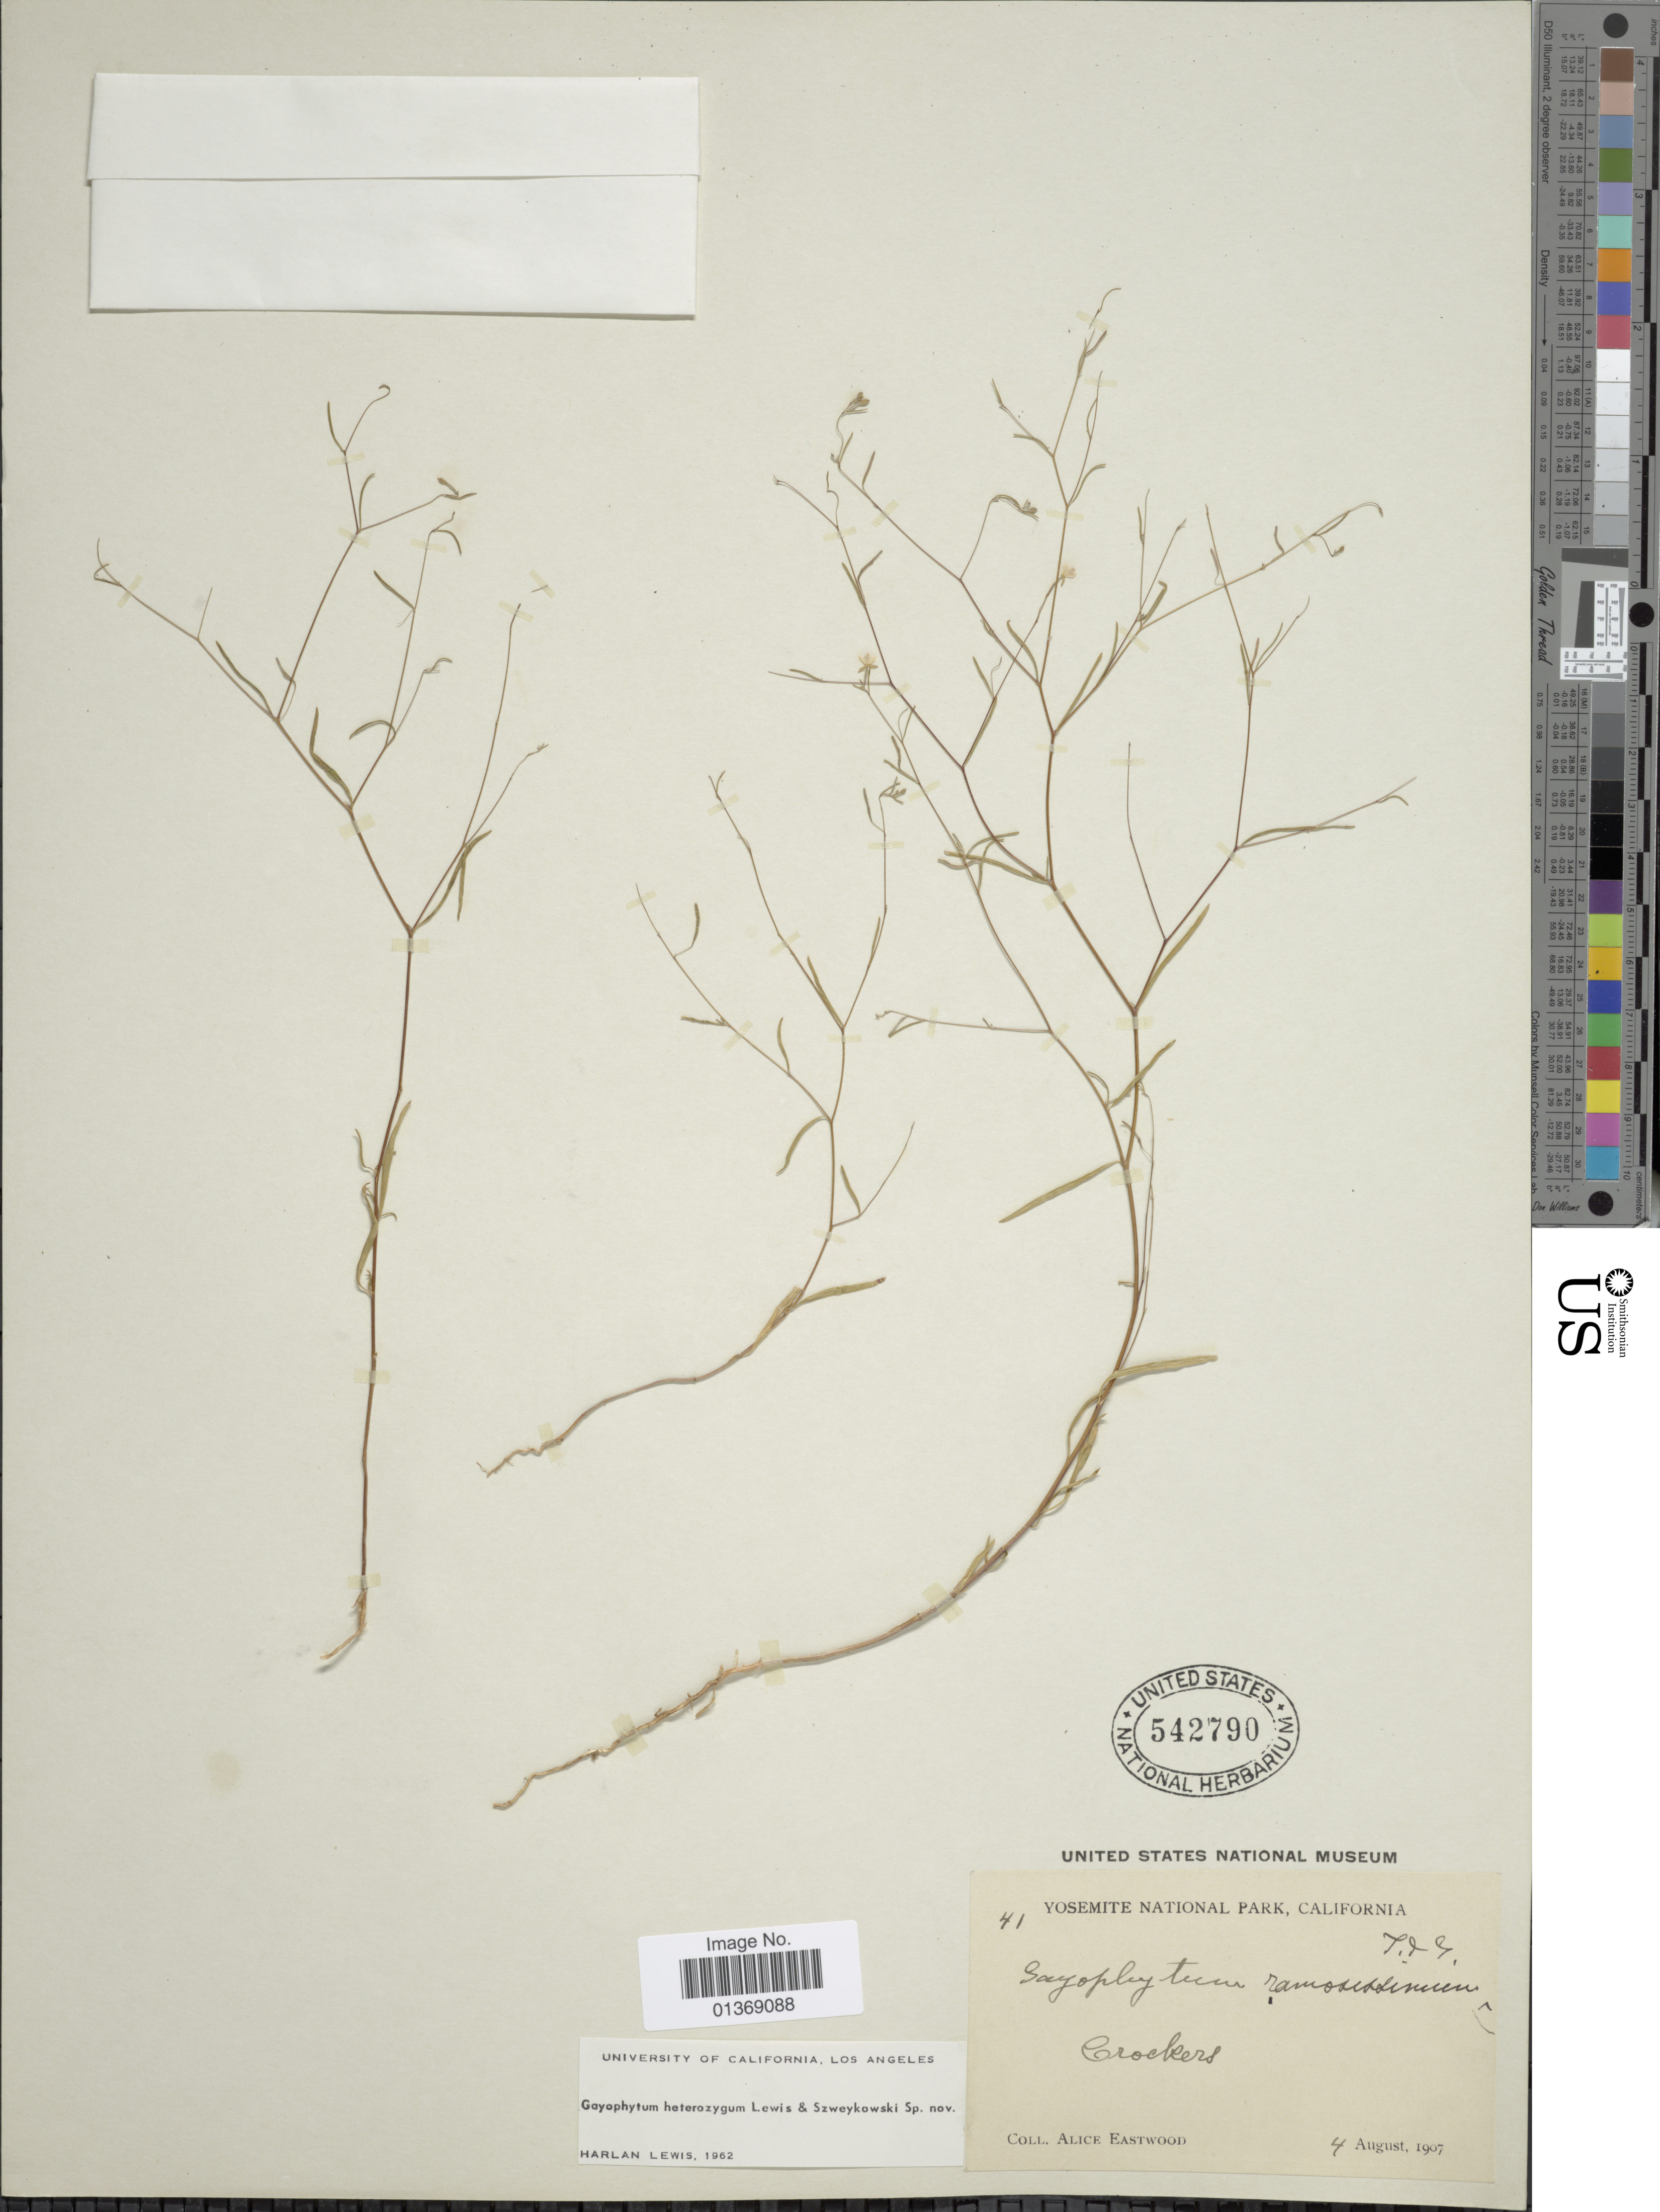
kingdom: Plantae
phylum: Tracheophyta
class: Magnoliopsida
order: Myrtales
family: Onagraceae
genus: Gayophytum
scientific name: Gayophytum heterozygum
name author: F. H. Lewis & Szweyk.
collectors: A. Eastwood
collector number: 41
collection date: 1907-08-04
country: United States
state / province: California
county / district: Mariposa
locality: Yosemite National Park, Crockers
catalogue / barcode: US 542790